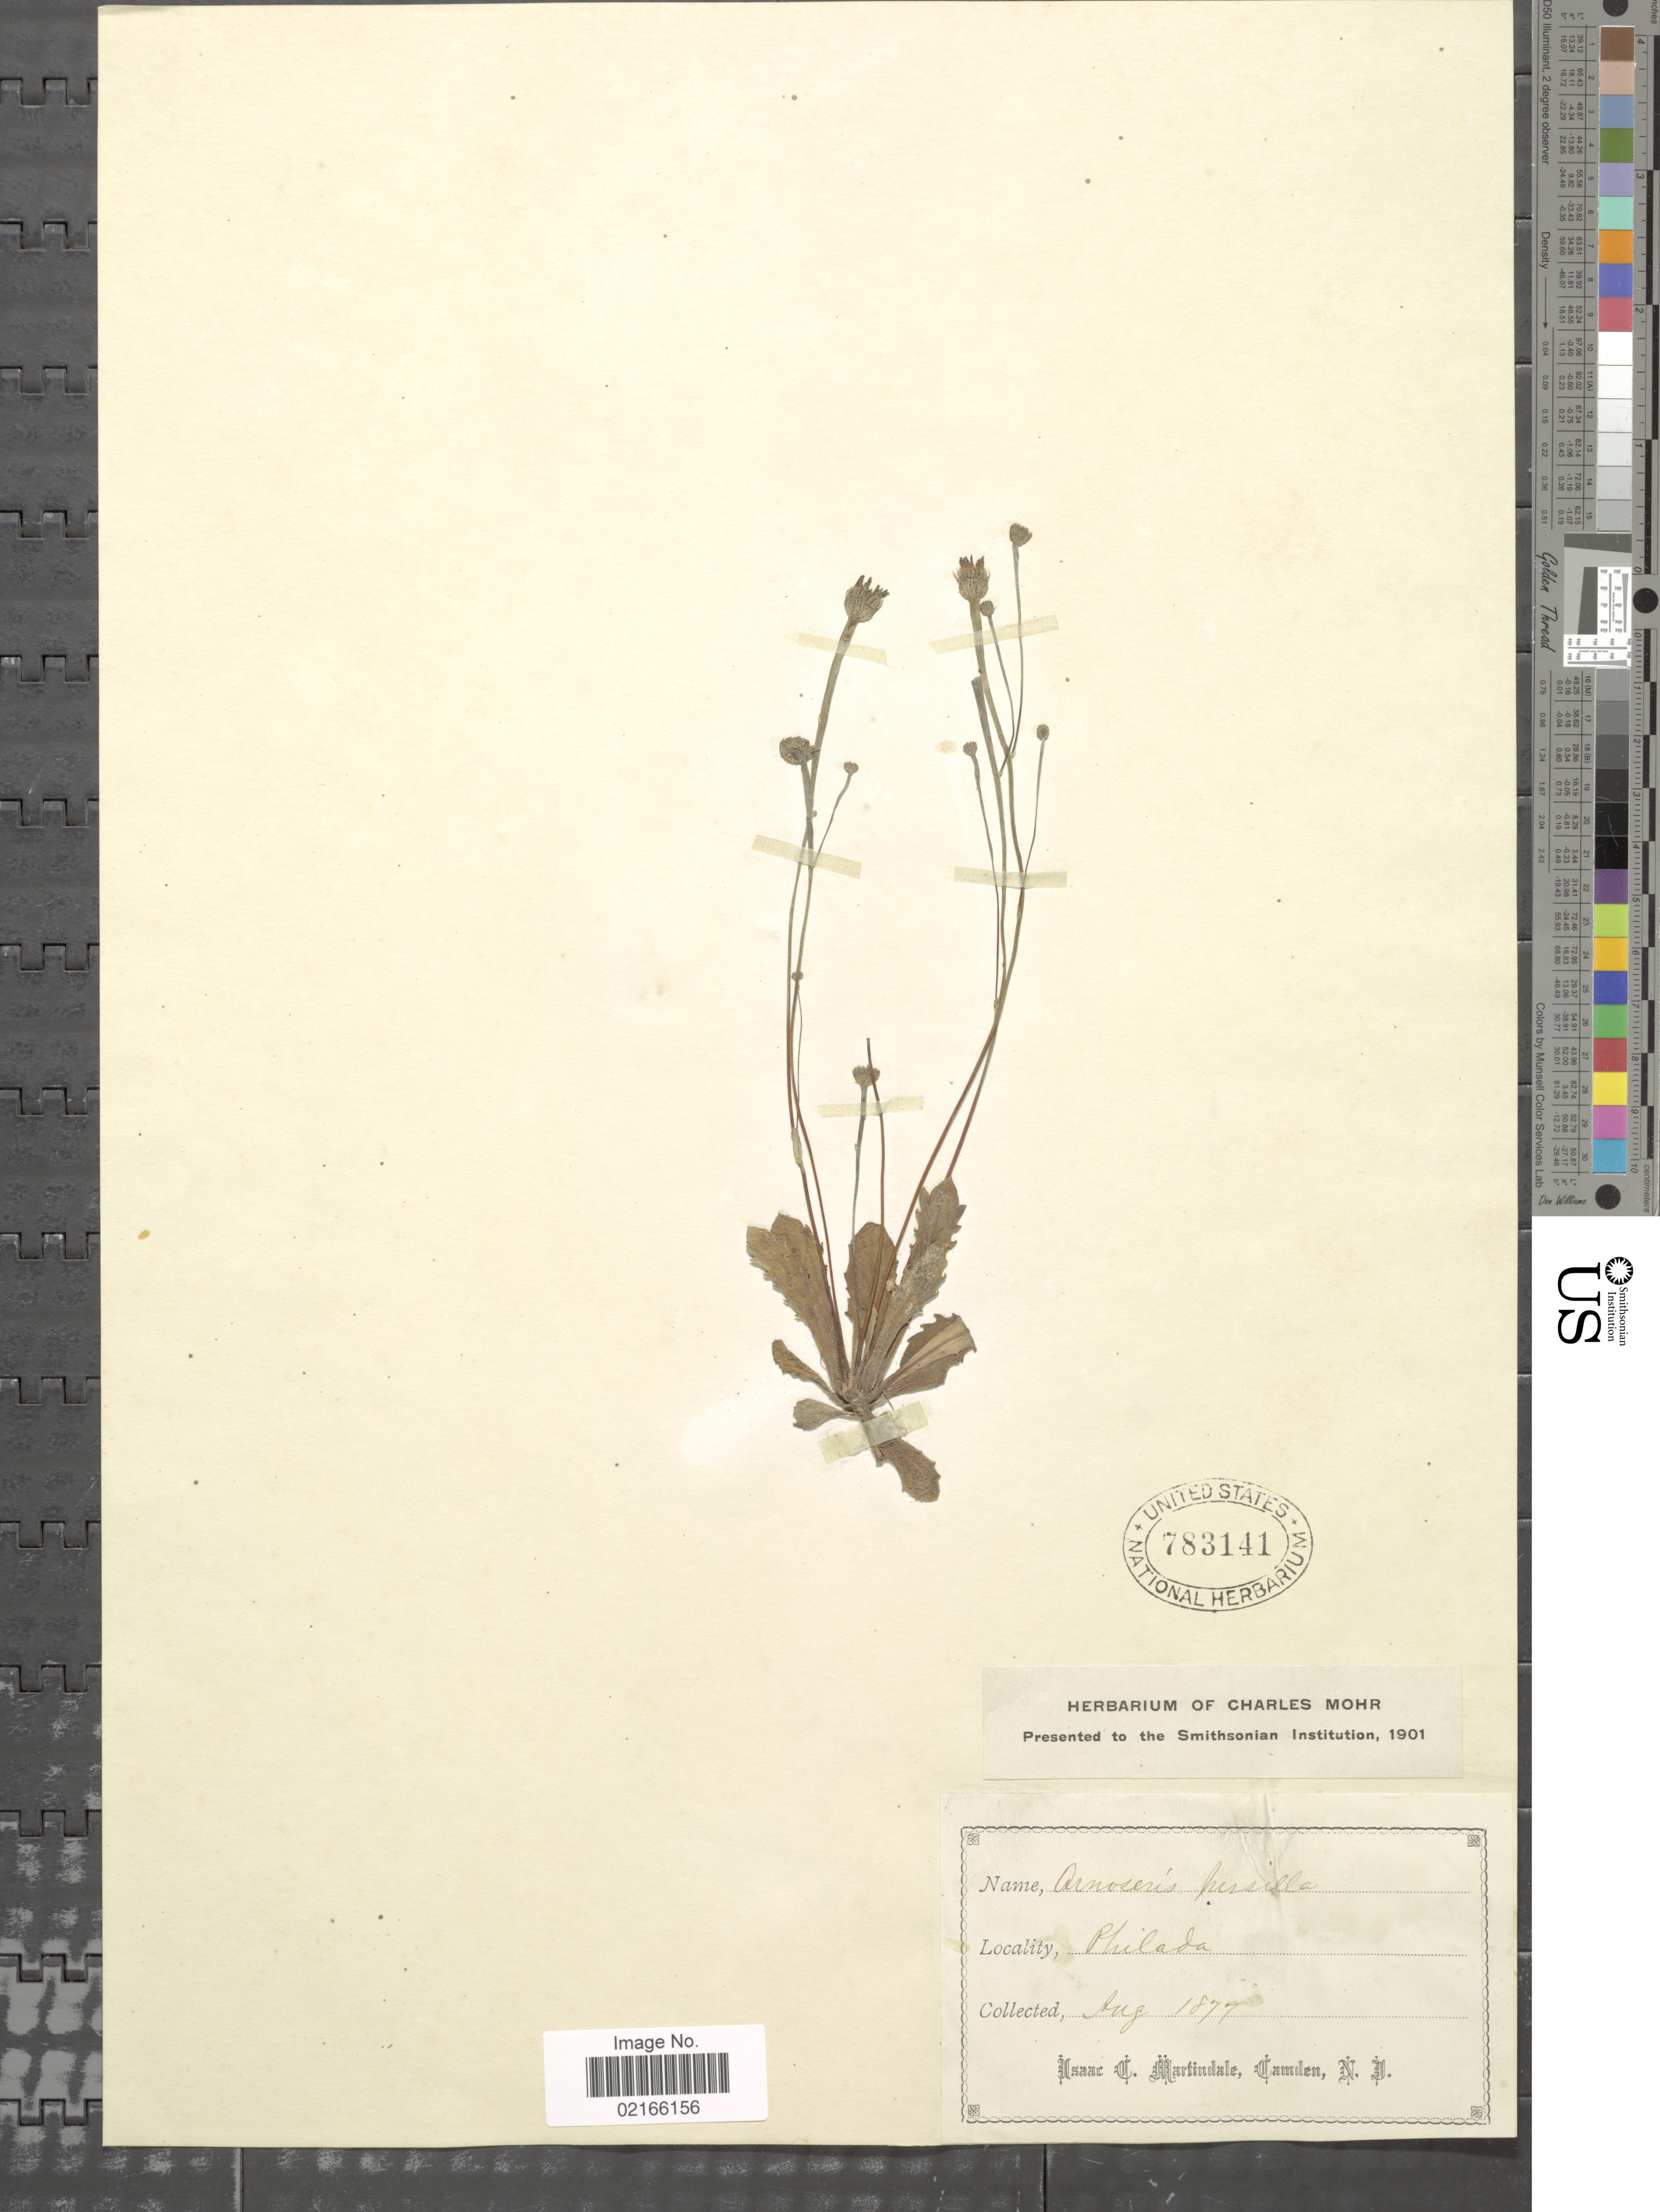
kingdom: Plantae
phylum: Tracheophyta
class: Magnoliopsida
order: Asterales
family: Asteraceae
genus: Arnoseris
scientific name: Arnoseris minima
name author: (L.) Schweigg. & Körte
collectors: I. C. Martindale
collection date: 1877-08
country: United States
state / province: Pennsylvania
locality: Philada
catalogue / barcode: US 783141